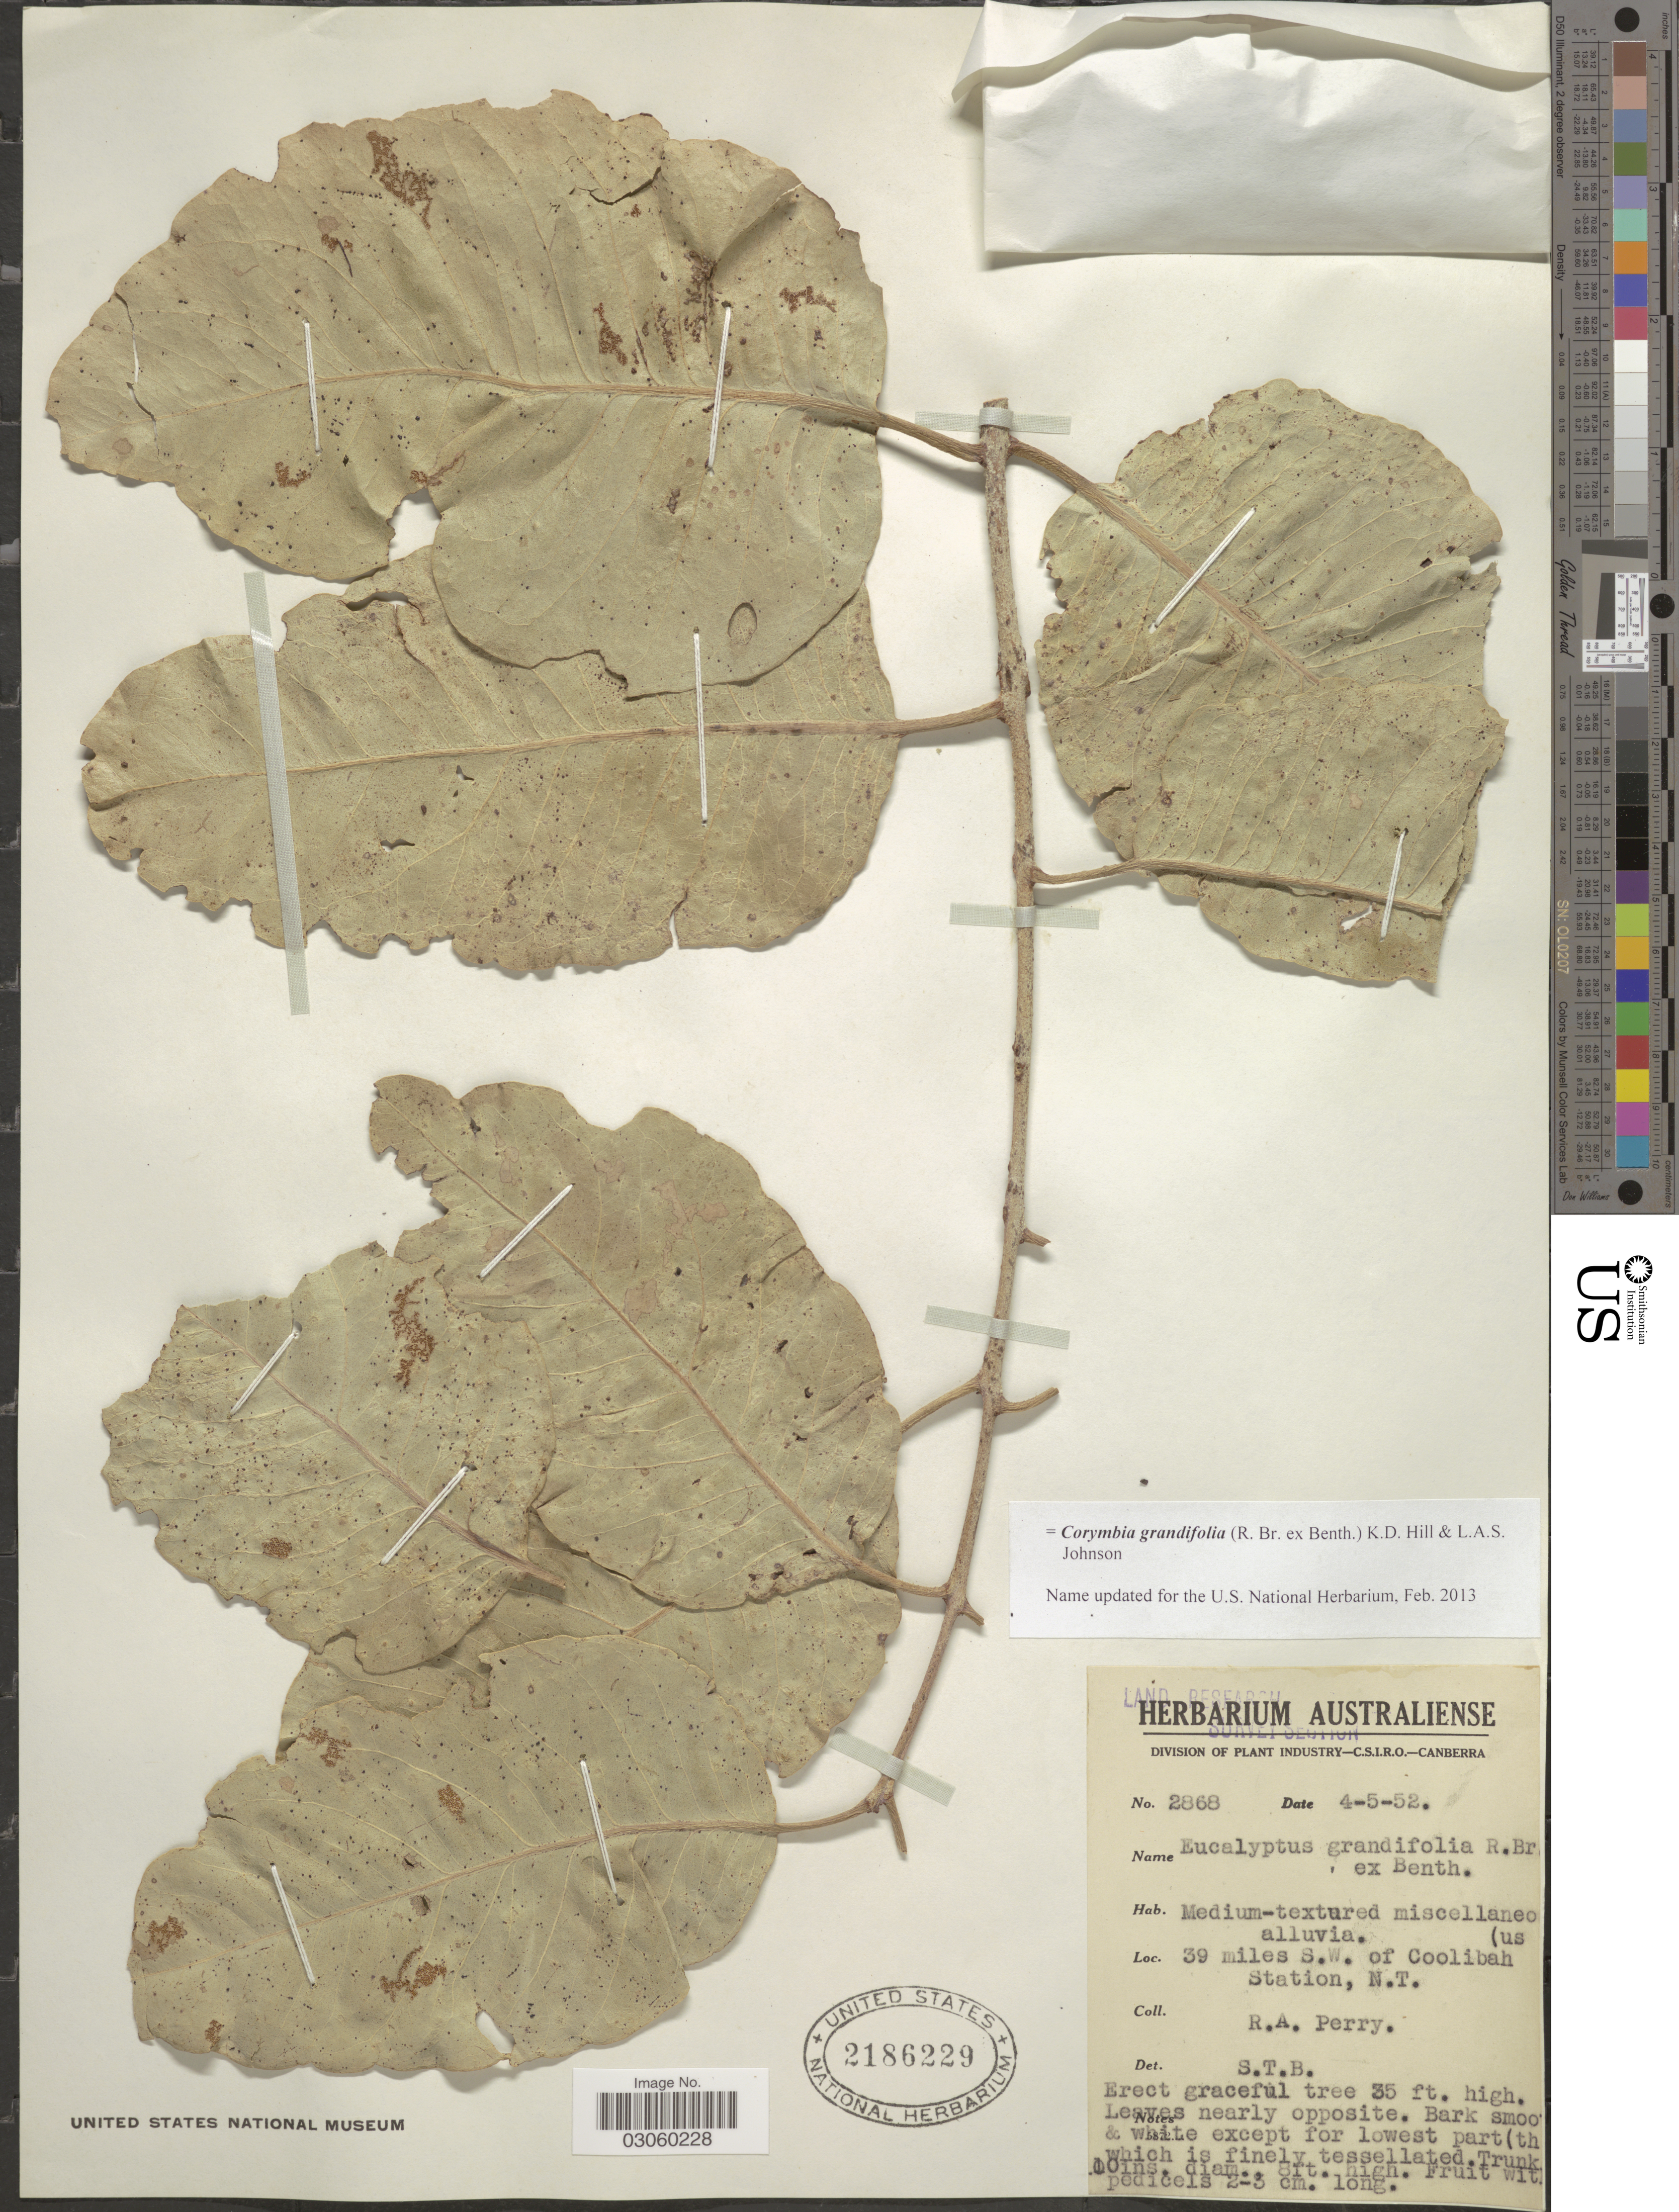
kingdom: Plantae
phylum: Tracheophyta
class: Magnoliopsida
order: Myrtales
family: Myrtaceae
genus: Corymbia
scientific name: Corymbia grandifolia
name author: (R. Br. ex Benth.) K.D. Hill & L.A.S. Johnson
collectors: Perry, R. A.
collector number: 2868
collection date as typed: Transcribed d/m/y: 4/5/52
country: Australia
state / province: Northern Territory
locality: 39 miles S.W. of Coolibah Station, N.T.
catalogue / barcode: US 2186229